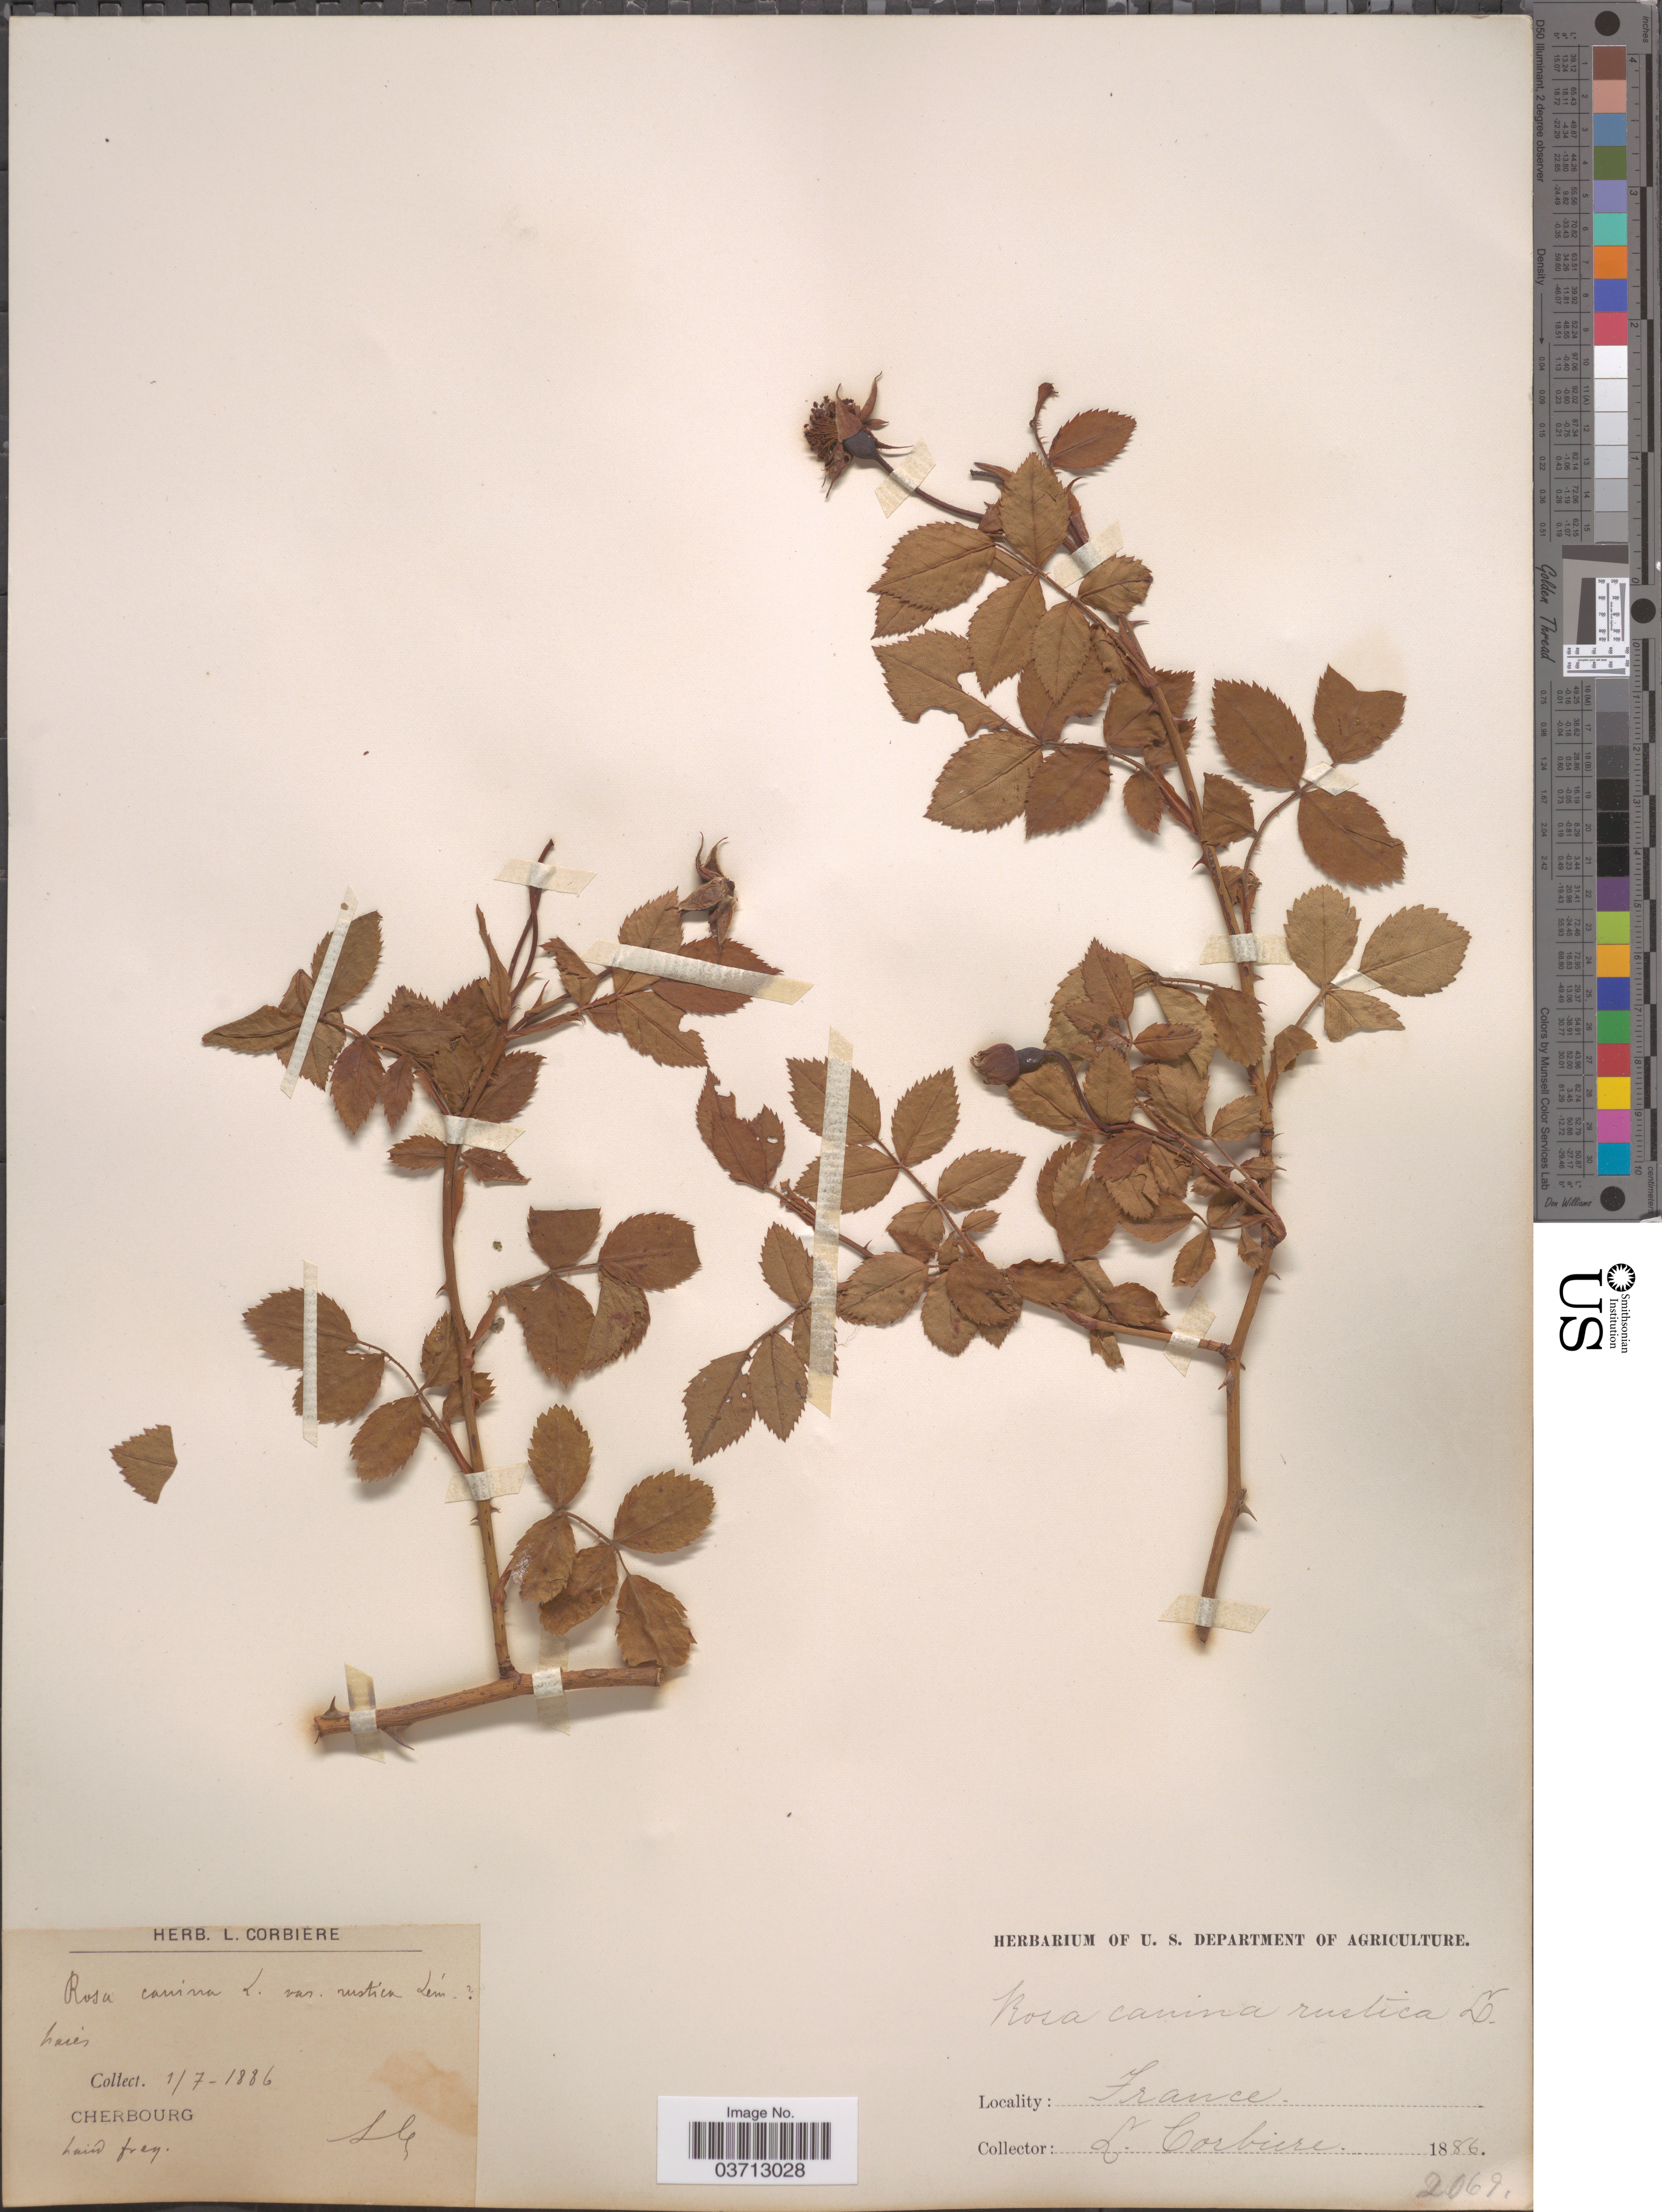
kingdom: Plantae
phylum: Tracheophyta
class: Magnoliopsida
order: Rosales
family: Rosaceae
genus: Rosa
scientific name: Rosa canina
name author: L.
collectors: L. Corbière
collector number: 2069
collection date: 1886-07-01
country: France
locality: Cherbourg.